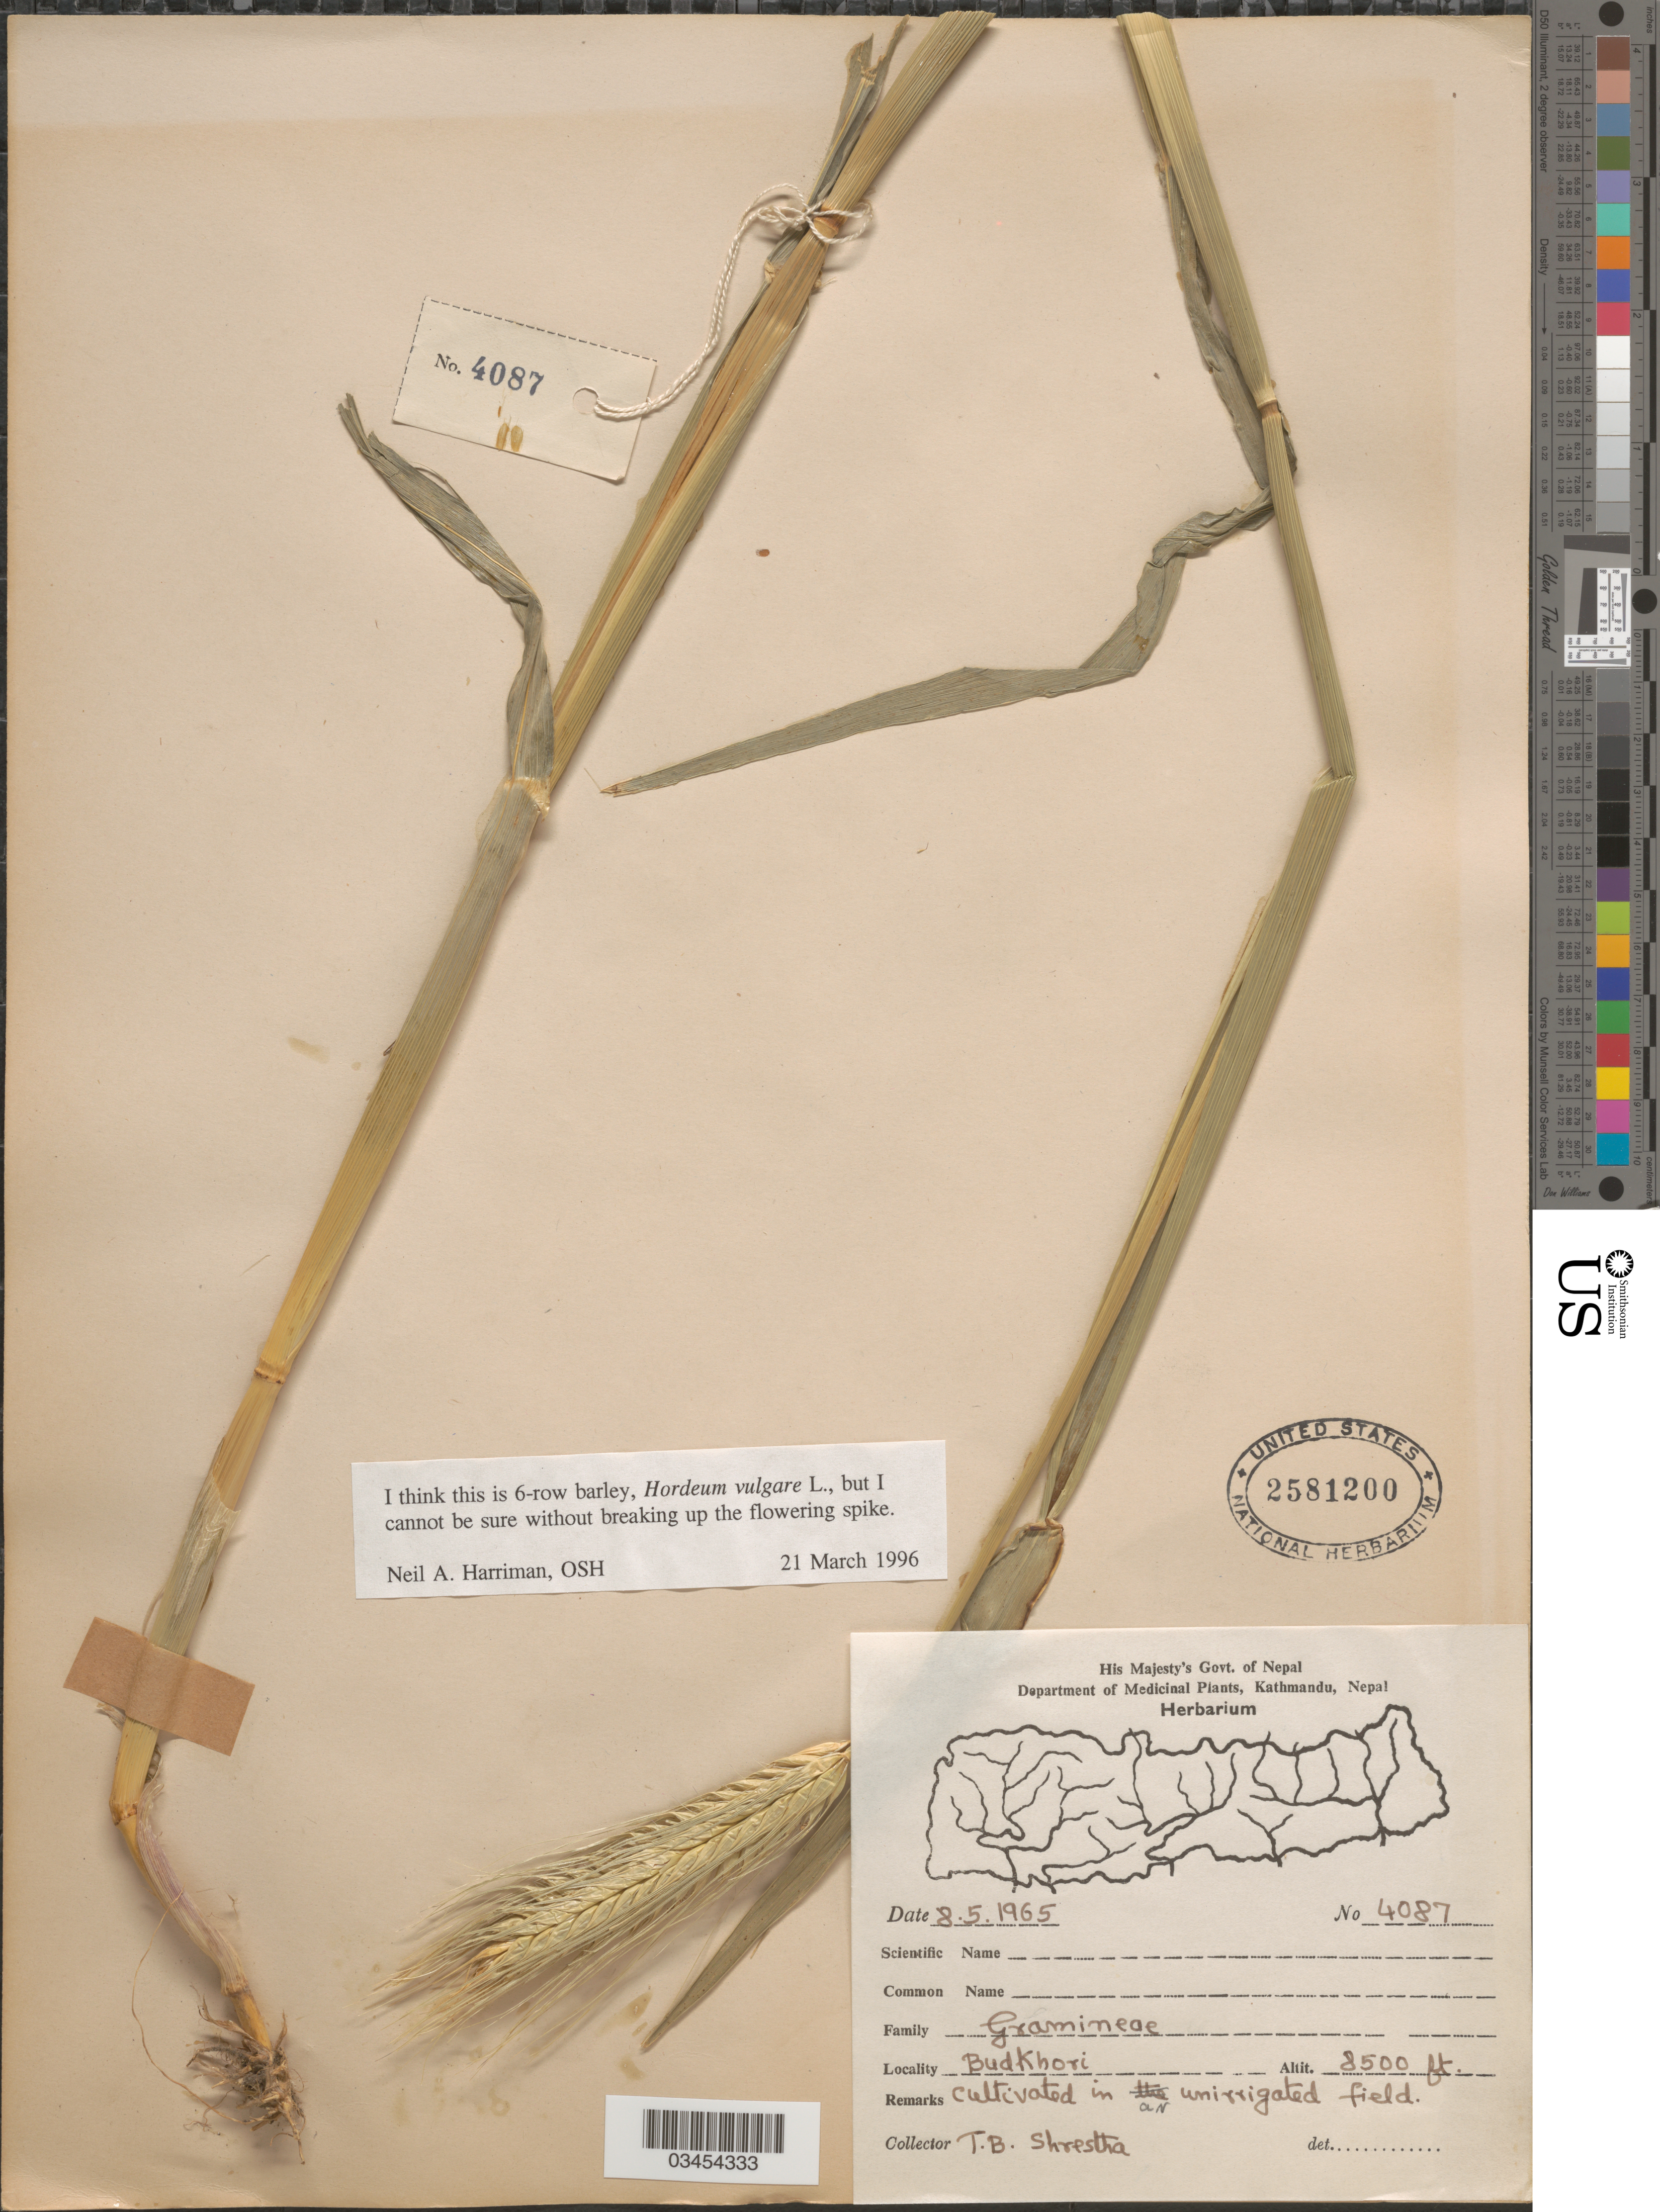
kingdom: Plantae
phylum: Tracheophyta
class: Liliopsida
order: Poales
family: Poaceae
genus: Hordeum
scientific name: Hordeum vulgare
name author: L.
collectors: T. B. Shrestha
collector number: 4087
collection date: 1965-05-08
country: Nepal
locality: Budkhori.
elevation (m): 2591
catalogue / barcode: US 2581200